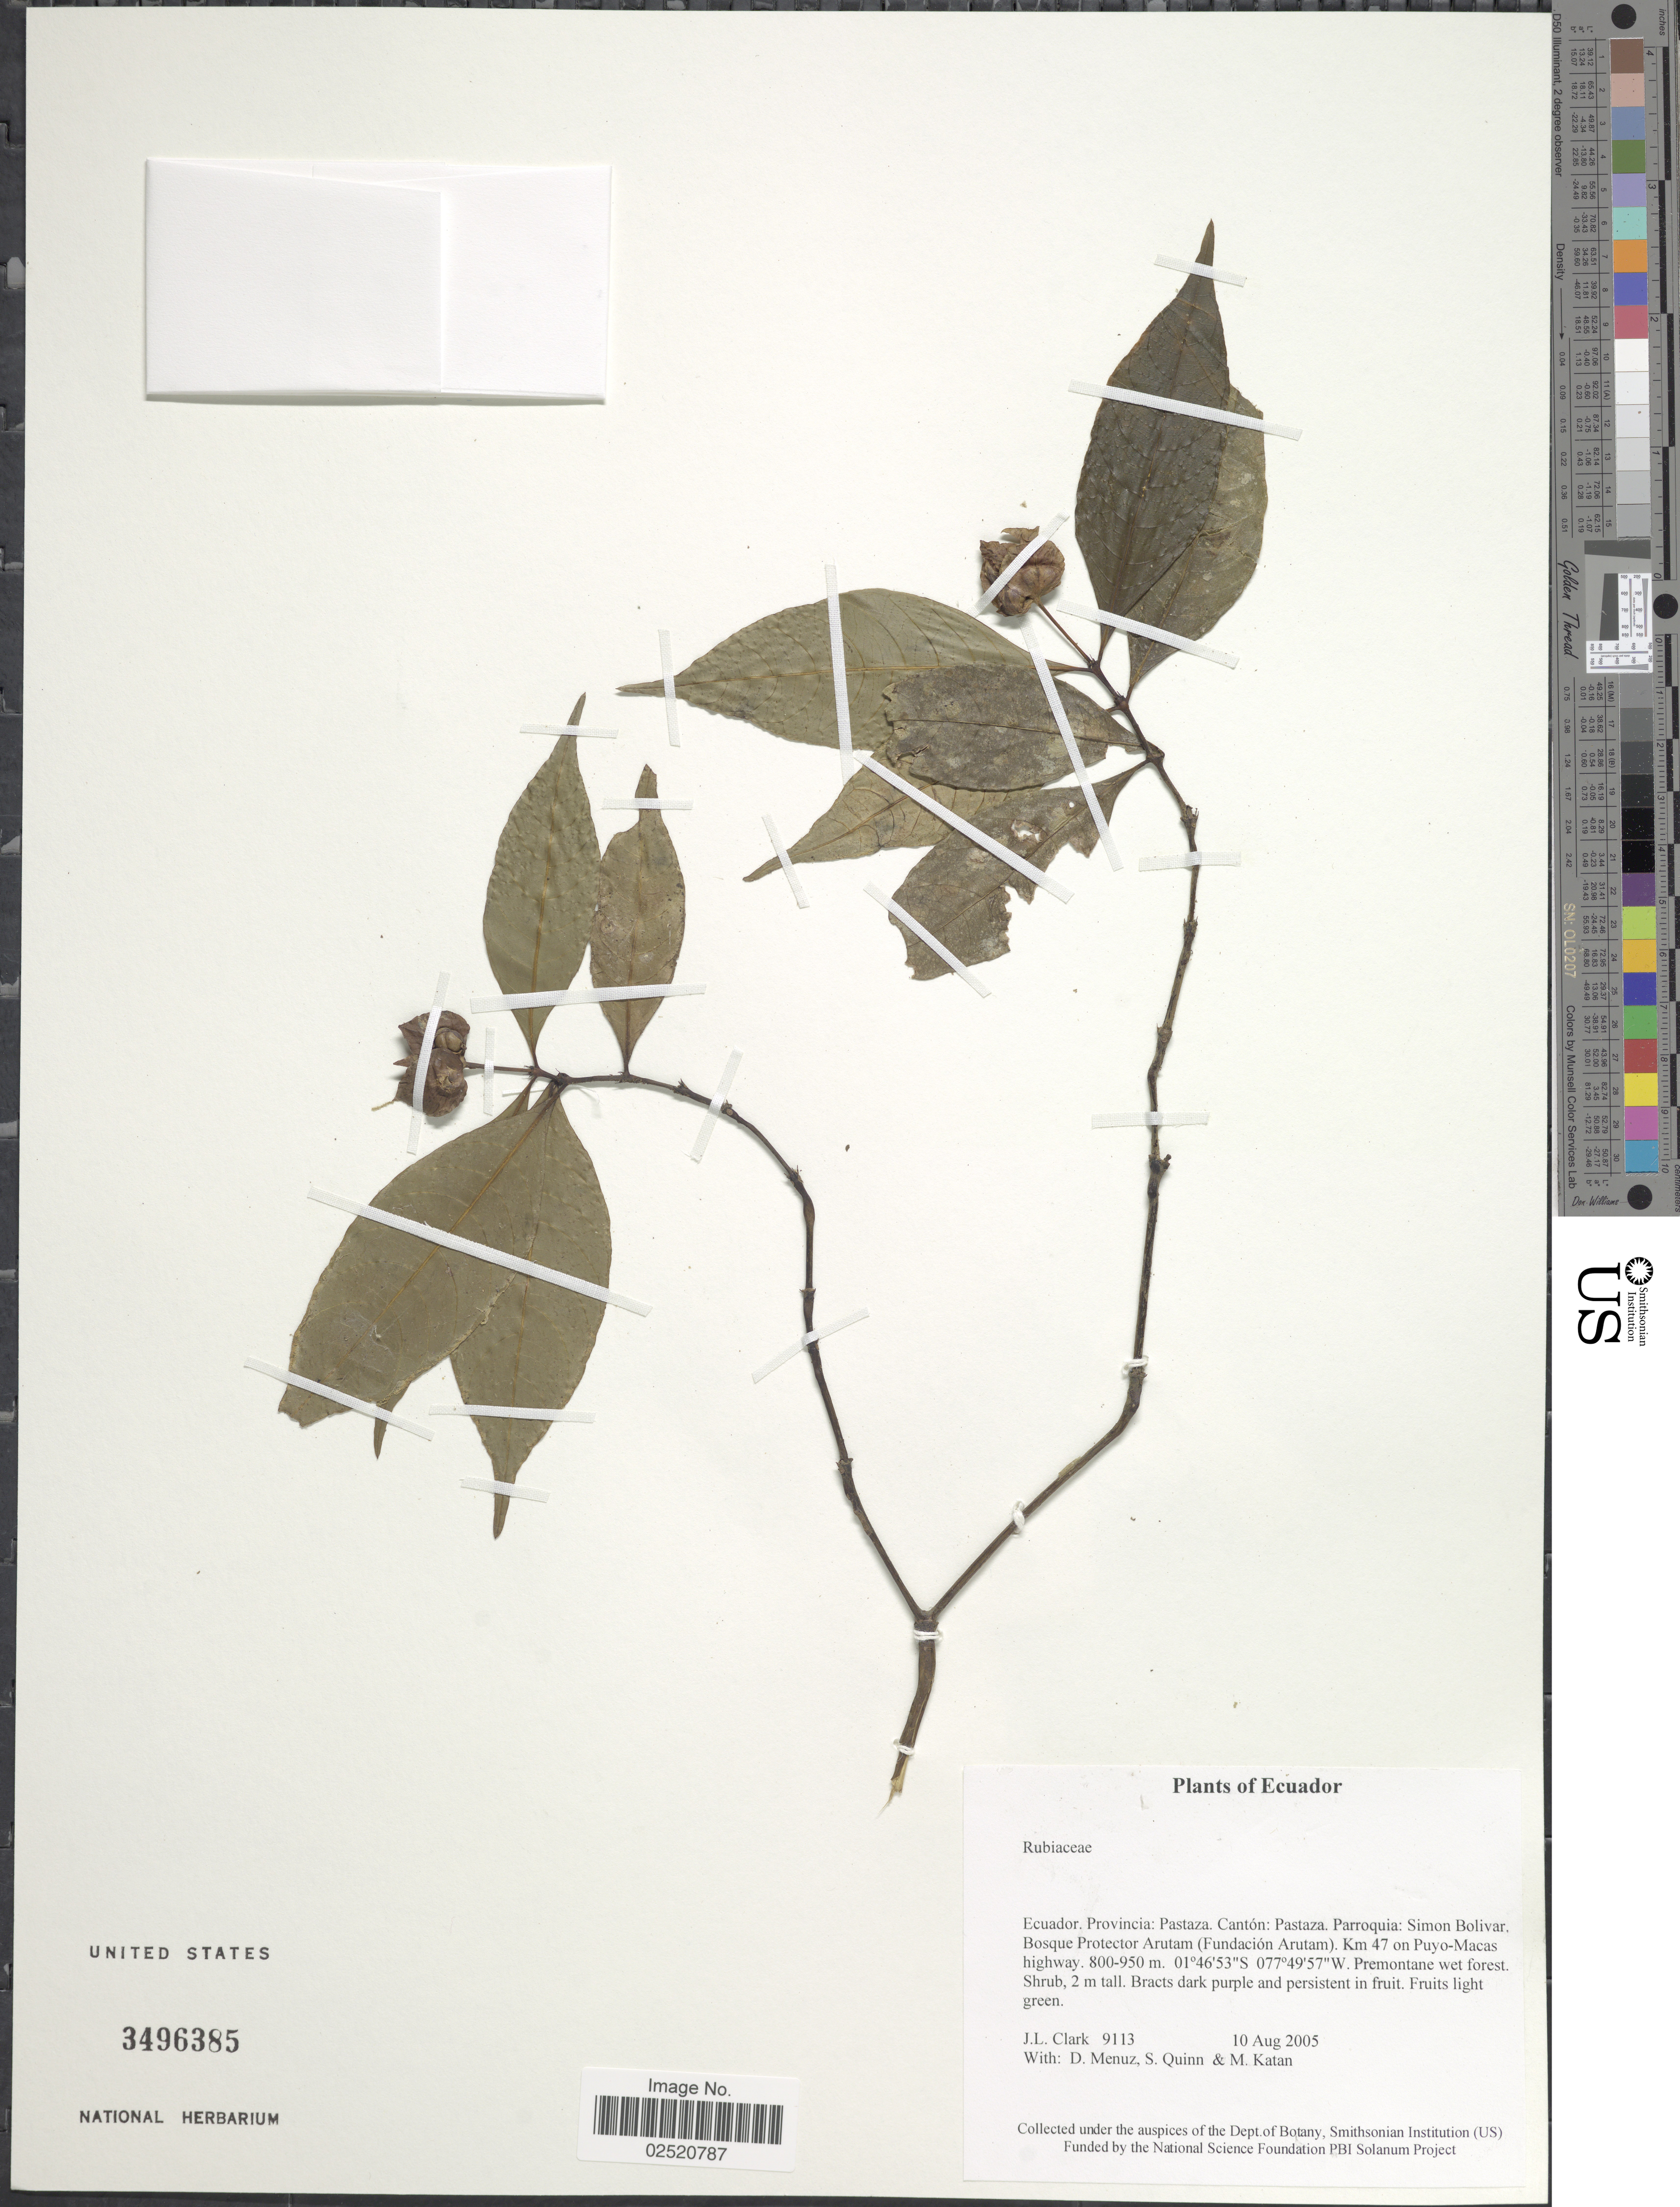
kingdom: Plantae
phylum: Tracheophyta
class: Magnoliopsida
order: Gentianales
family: Rubiaceae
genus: Psychotria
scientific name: Psychotria sp.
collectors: J. L. Clark, D. Menuz, S. Quinn & M. Katan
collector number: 9113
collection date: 2005-08-10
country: Ecuador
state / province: Pastaza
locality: Canton: Pastaza, Parroquia: Simon Bolivar, Bosque Protector Arutam (Fudacion Arutam). Km 47 on Puyo-Macas highway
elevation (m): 800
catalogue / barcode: US 3496385